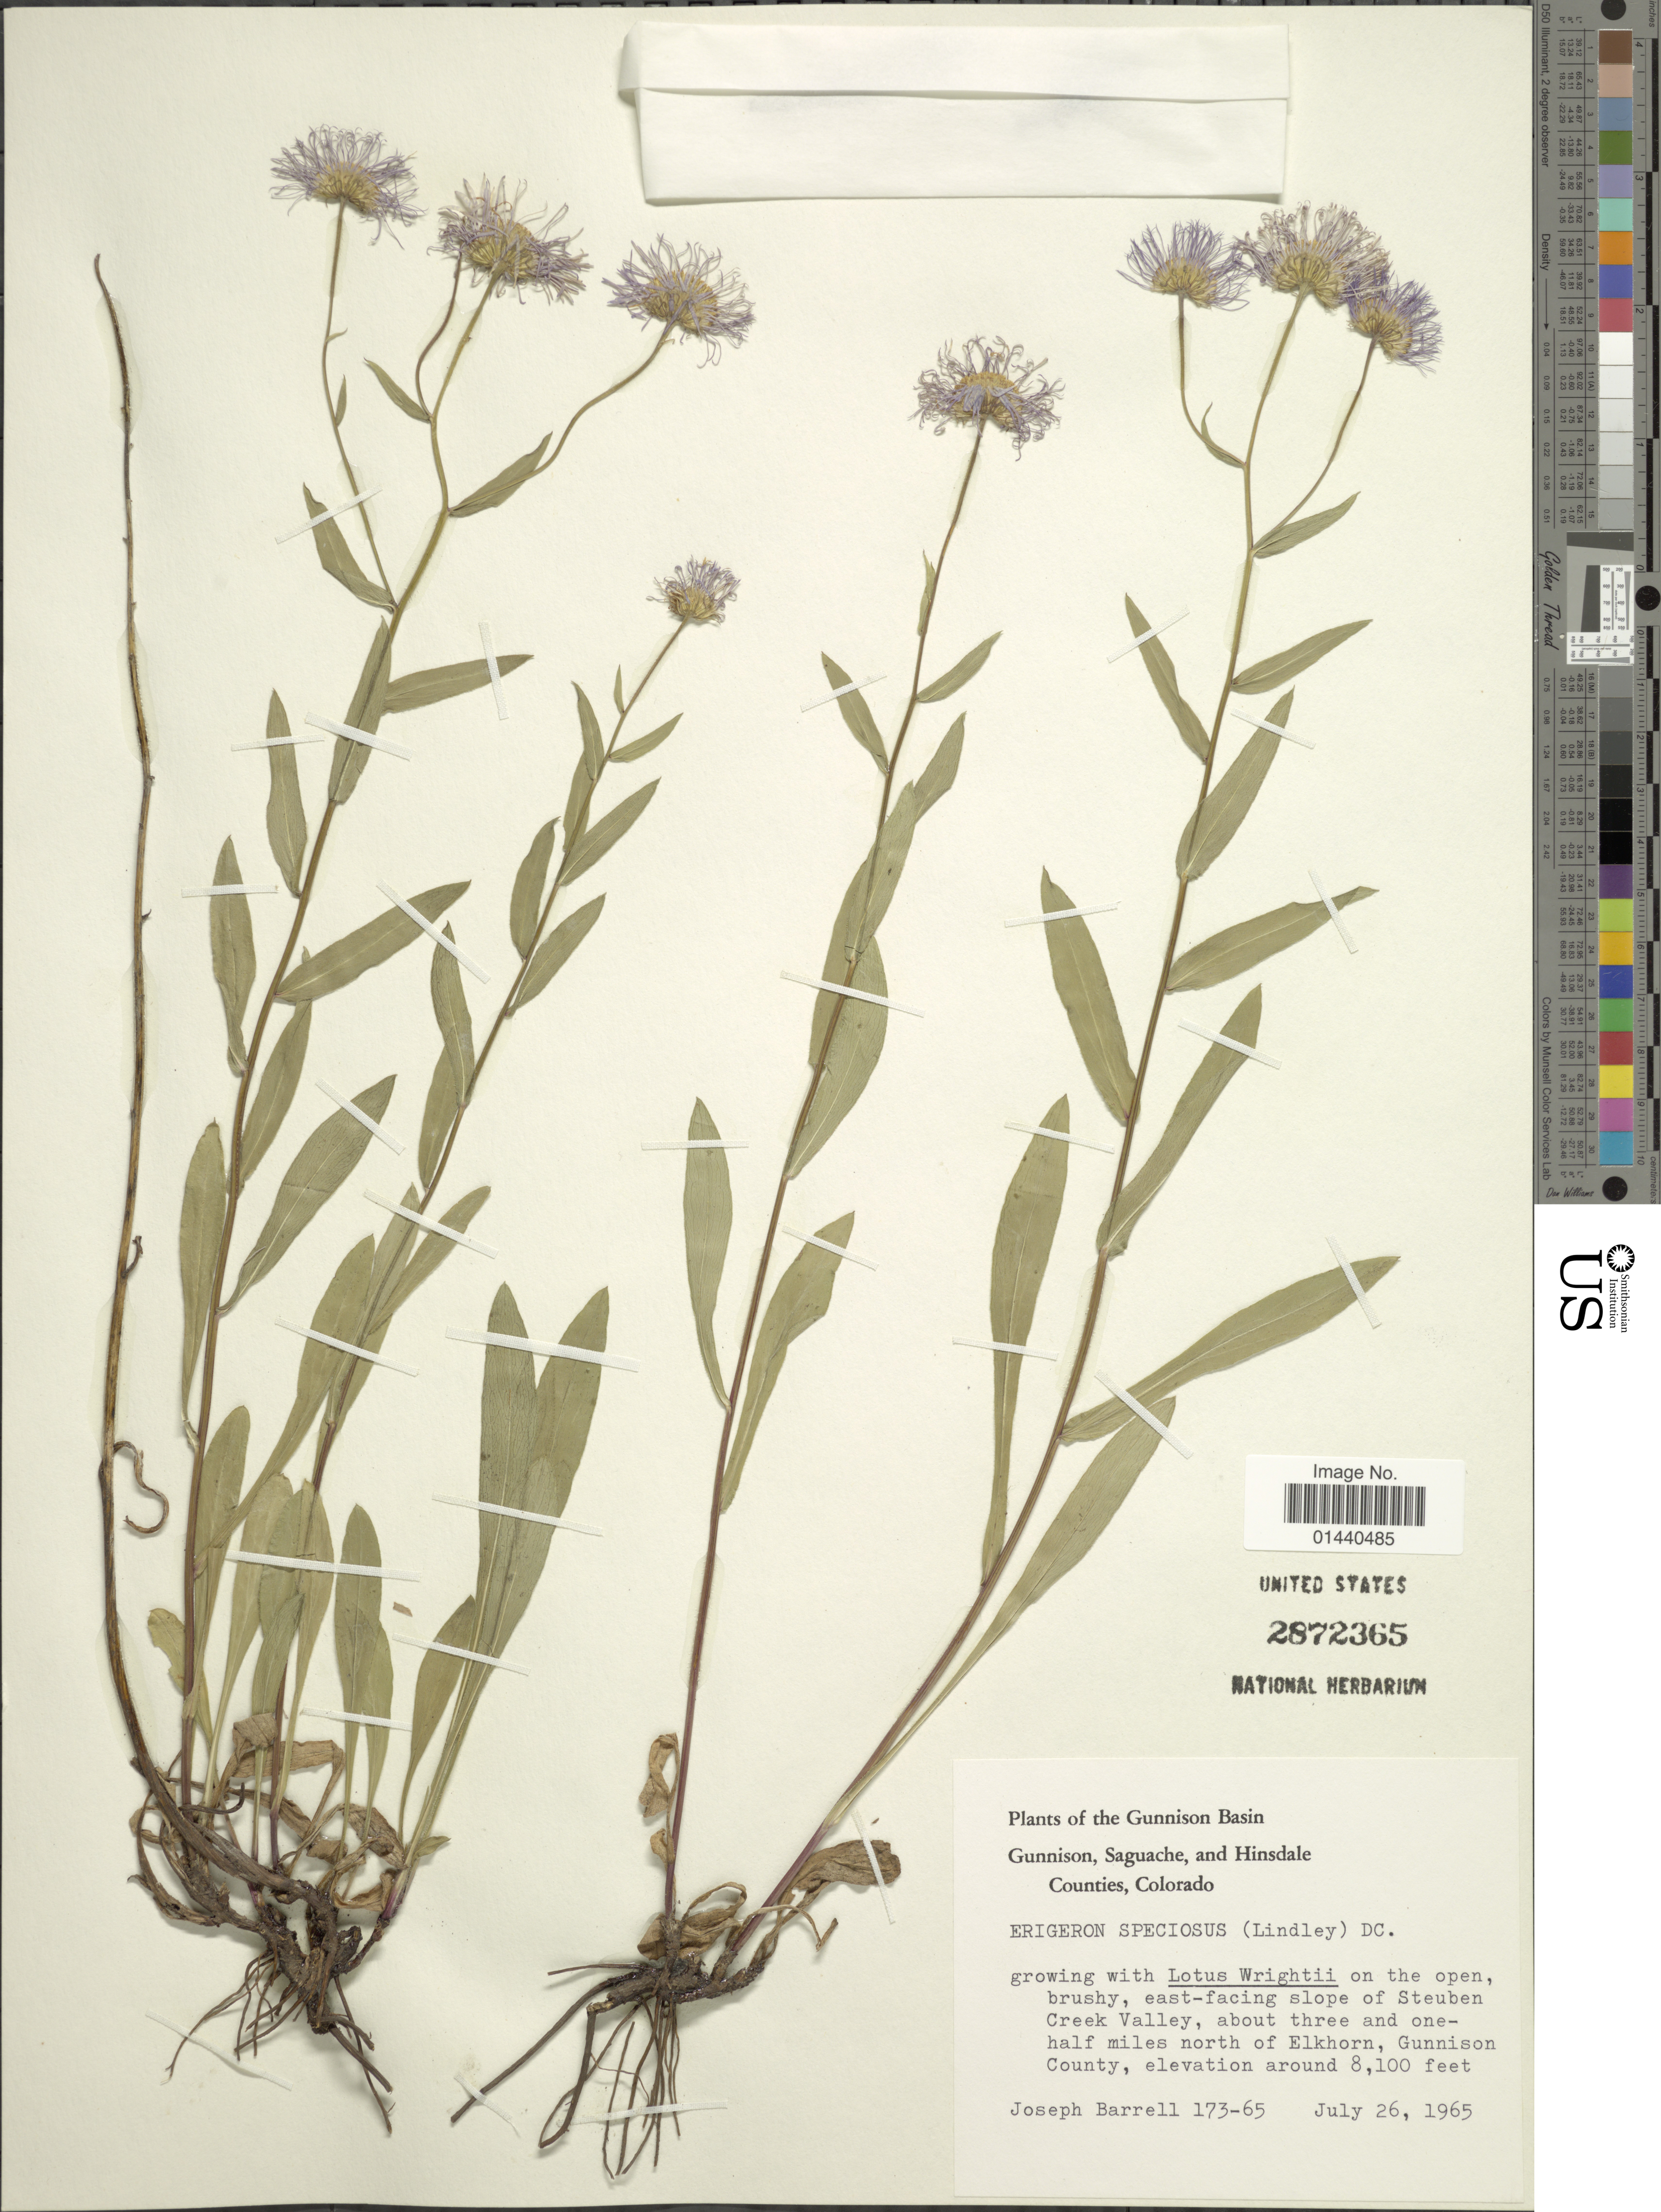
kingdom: Plantae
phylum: Tracheophyta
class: Magnoliopsida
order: Asterales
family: Asteraceae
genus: Erigeron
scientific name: Erigeron speciosus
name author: (Lindl.) DC.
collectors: J. Barrell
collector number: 173-65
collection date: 1965-07-26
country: United States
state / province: Colorado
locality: The Gunnison Basin. Gunnison, Saguache, and Hinsdale Counties. East-facing slope of Steuben Creek Valley, about three and one-half miles north of Elkhorn, Gunnison County.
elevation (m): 2469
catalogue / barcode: US 2872365